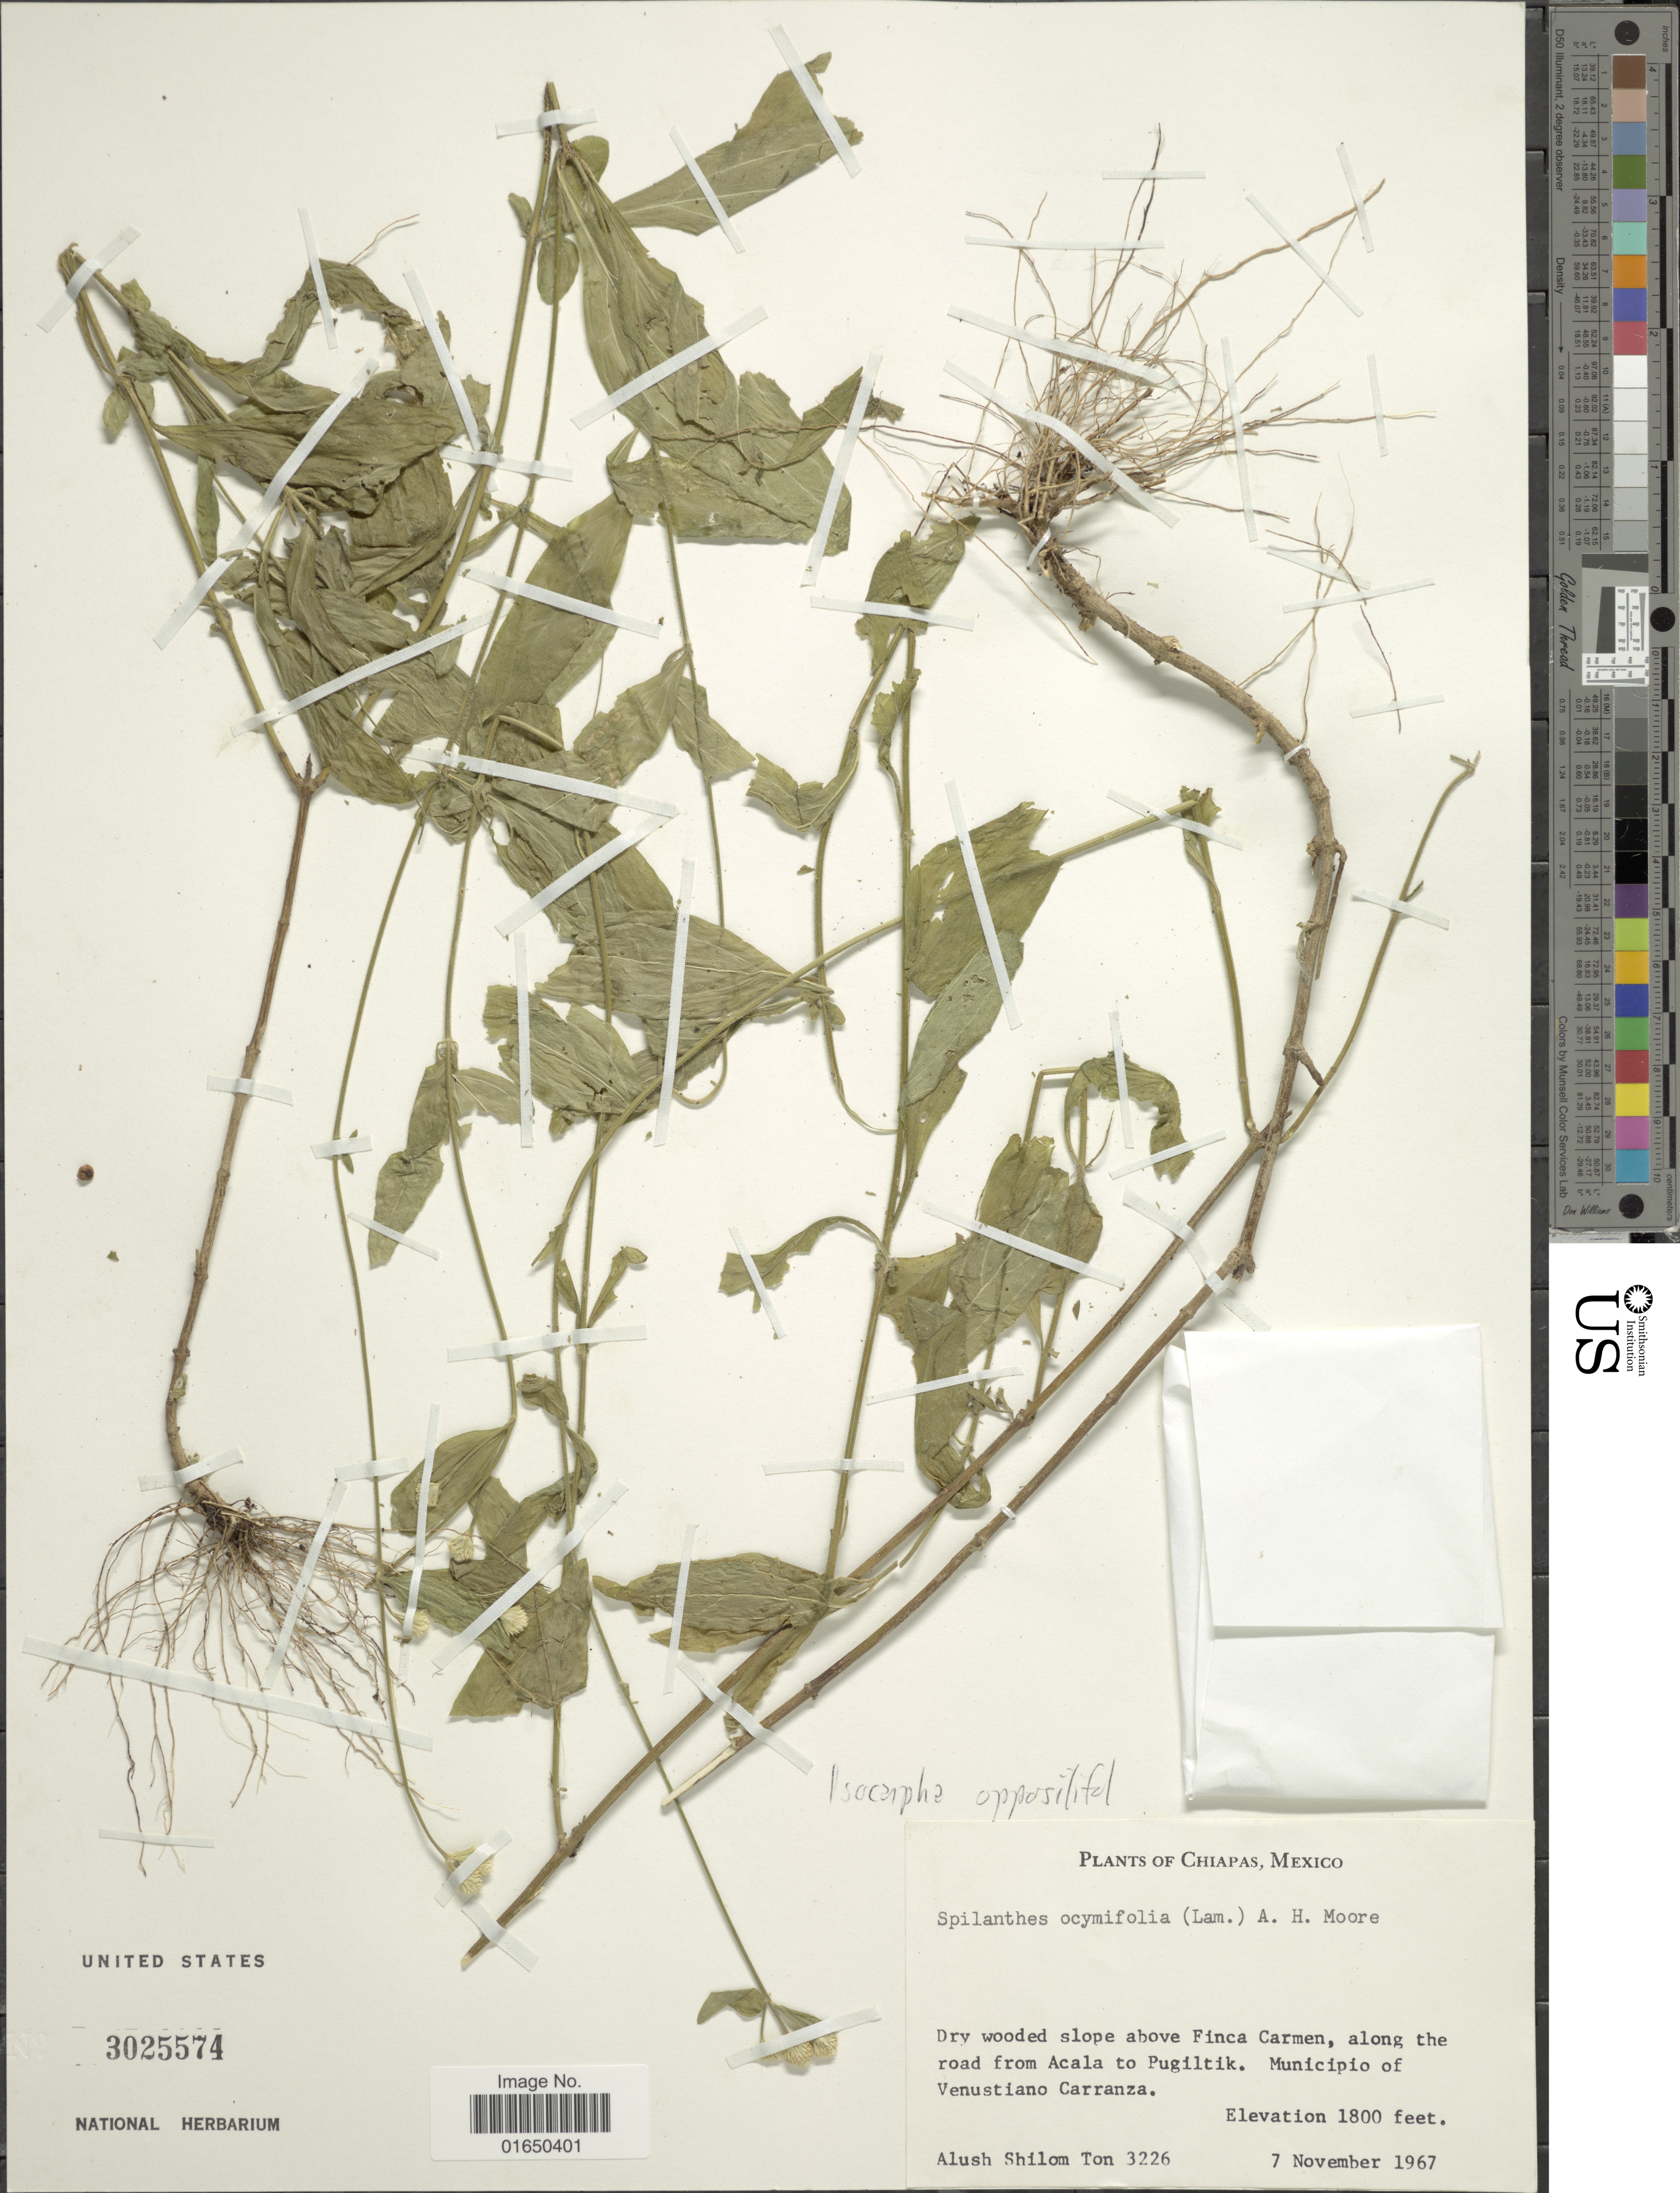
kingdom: Plantae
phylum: Tracheophyta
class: Magnoliopsida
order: Asterales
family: Asteraceae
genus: Isocarpha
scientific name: Isocarpha oppositifolia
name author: (L.) Cass.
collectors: A. S. Ton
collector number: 3226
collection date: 1967-11-07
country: Mexico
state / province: Chiapas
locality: Dry wooded slope above Finca Carmen, along the road from Acala to Pugiltik, Municipio of Venustiano Carranza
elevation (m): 549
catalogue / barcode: US 3025574